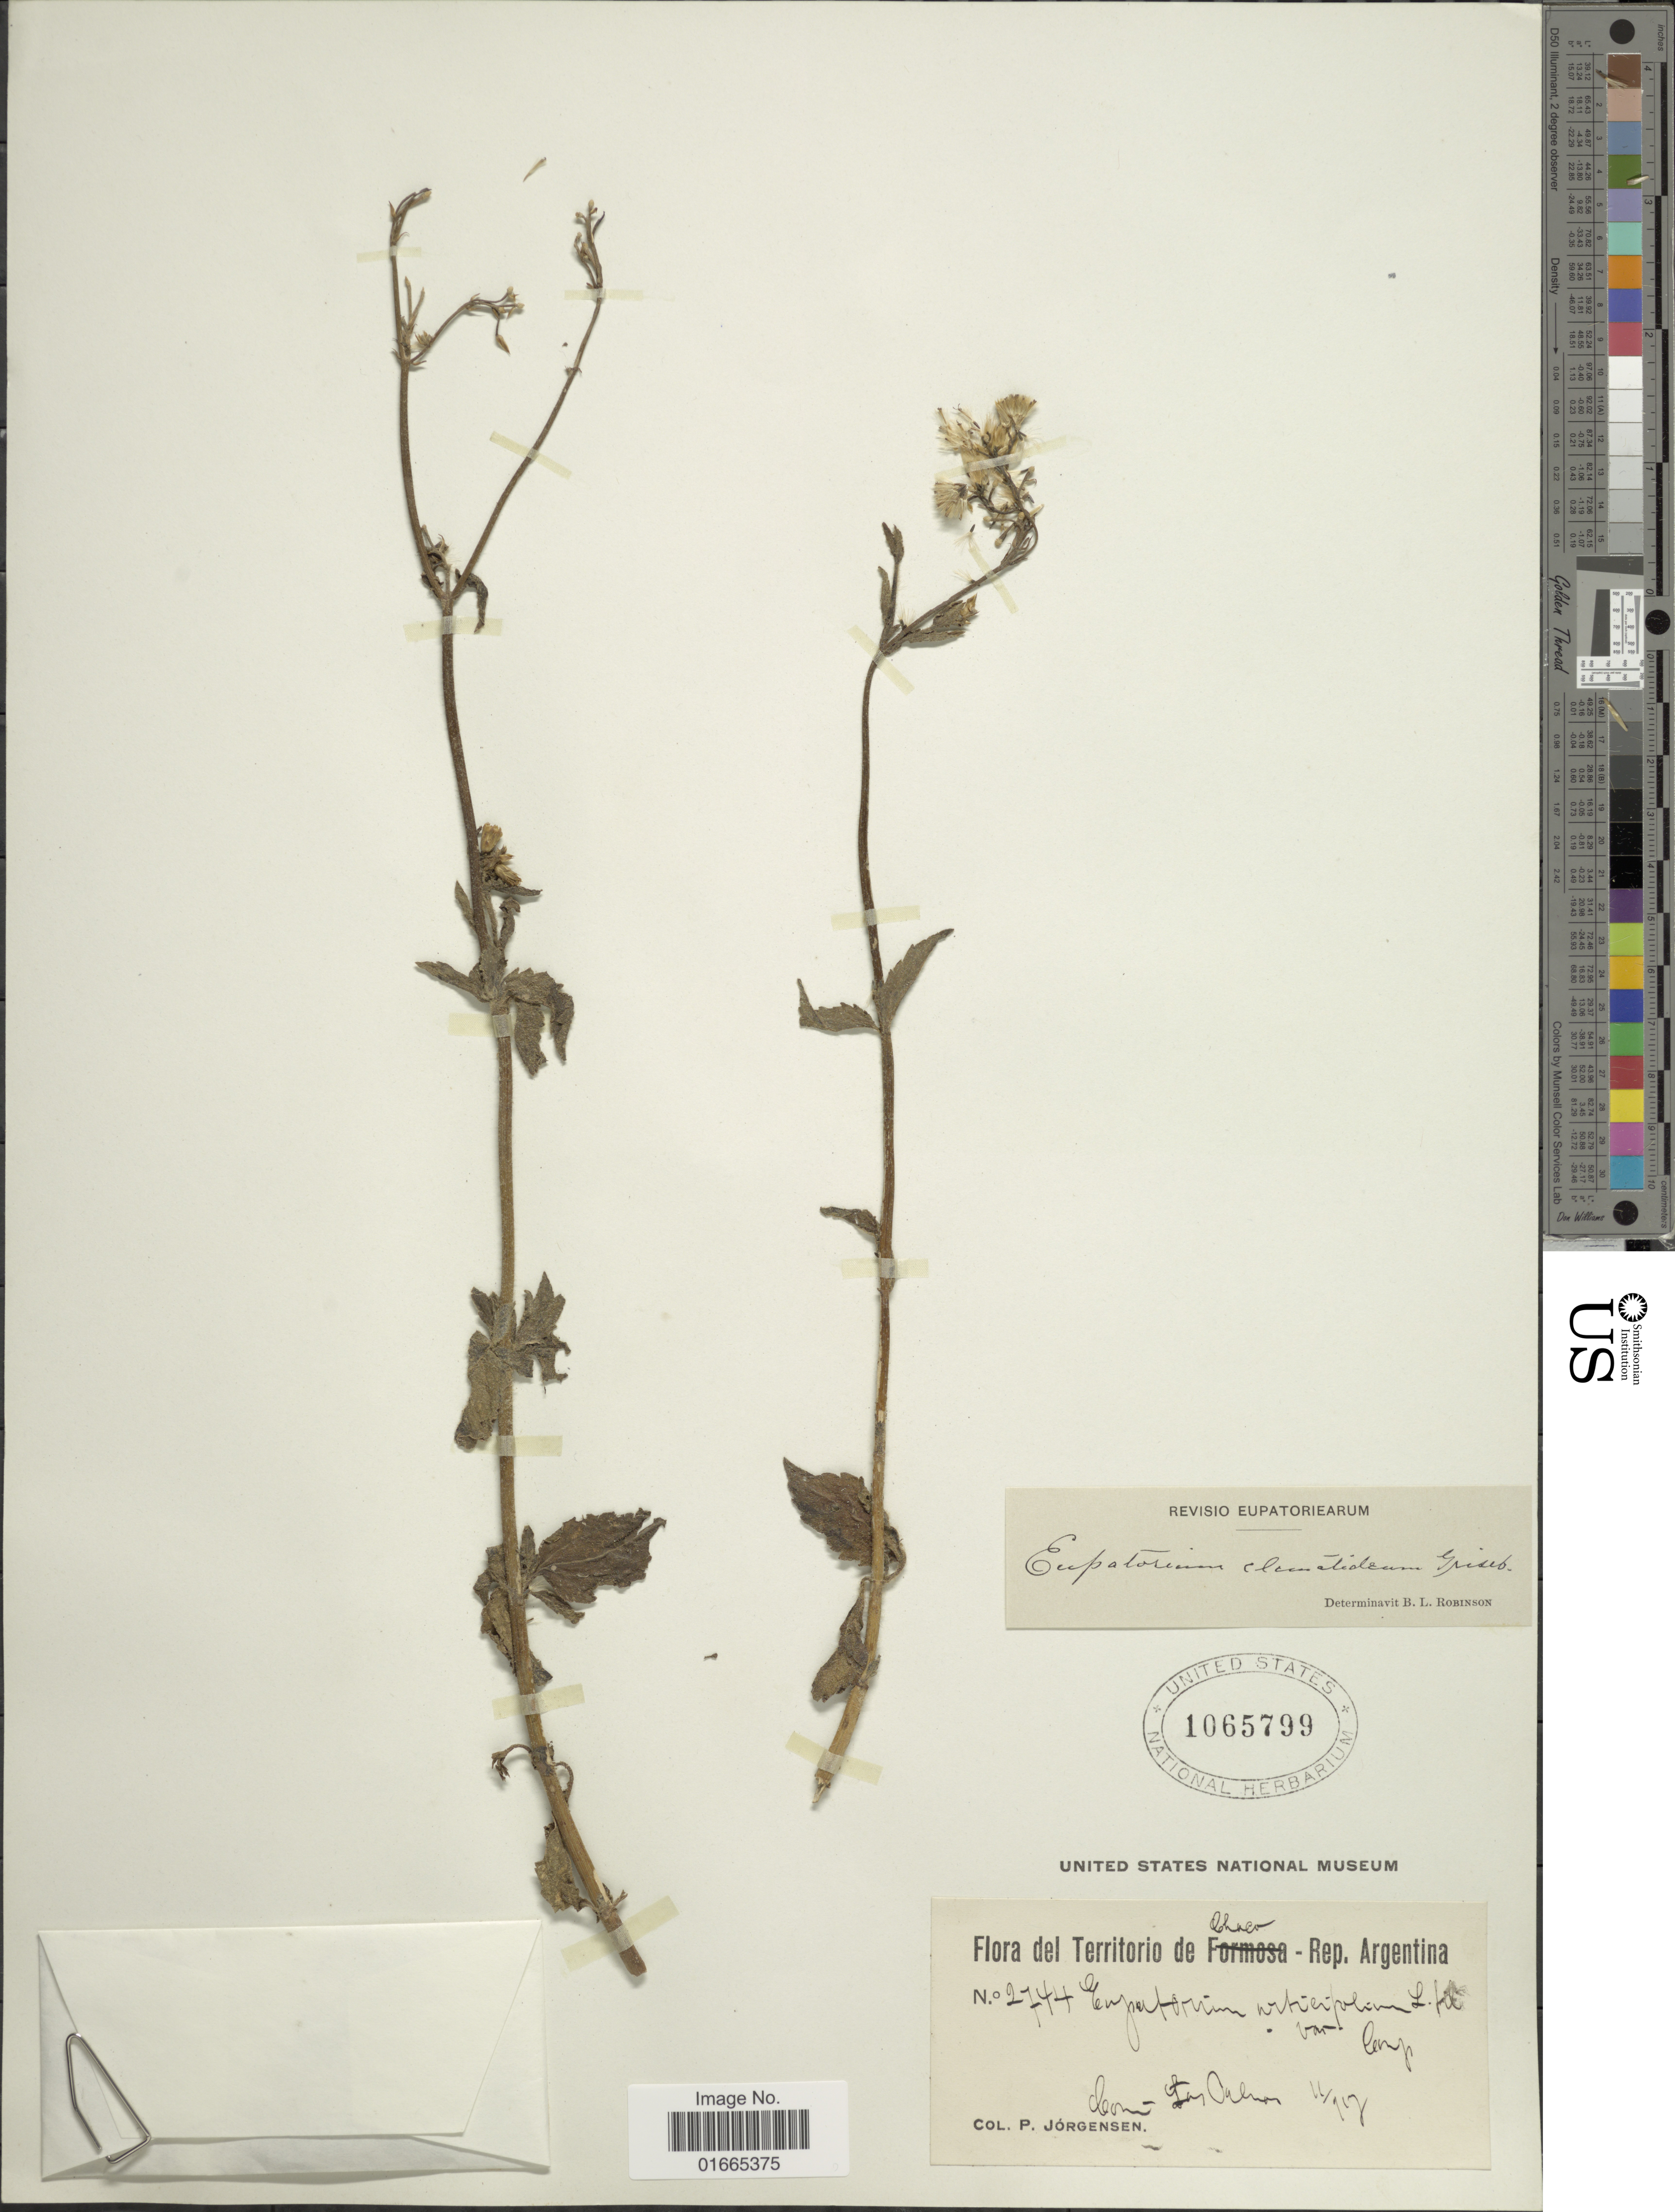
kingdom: Plantae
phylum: Tracheophyta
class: Magnoliopsida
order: Asterales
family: Asteraceae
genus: Praxelis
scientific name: Praxelis clematidea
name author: (Griseb.) R.M. King & H. Rob.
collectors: P. Jörgensen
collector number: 2744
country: Argentina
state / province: Chaco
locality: Las Palmas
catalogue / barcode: US 1065799